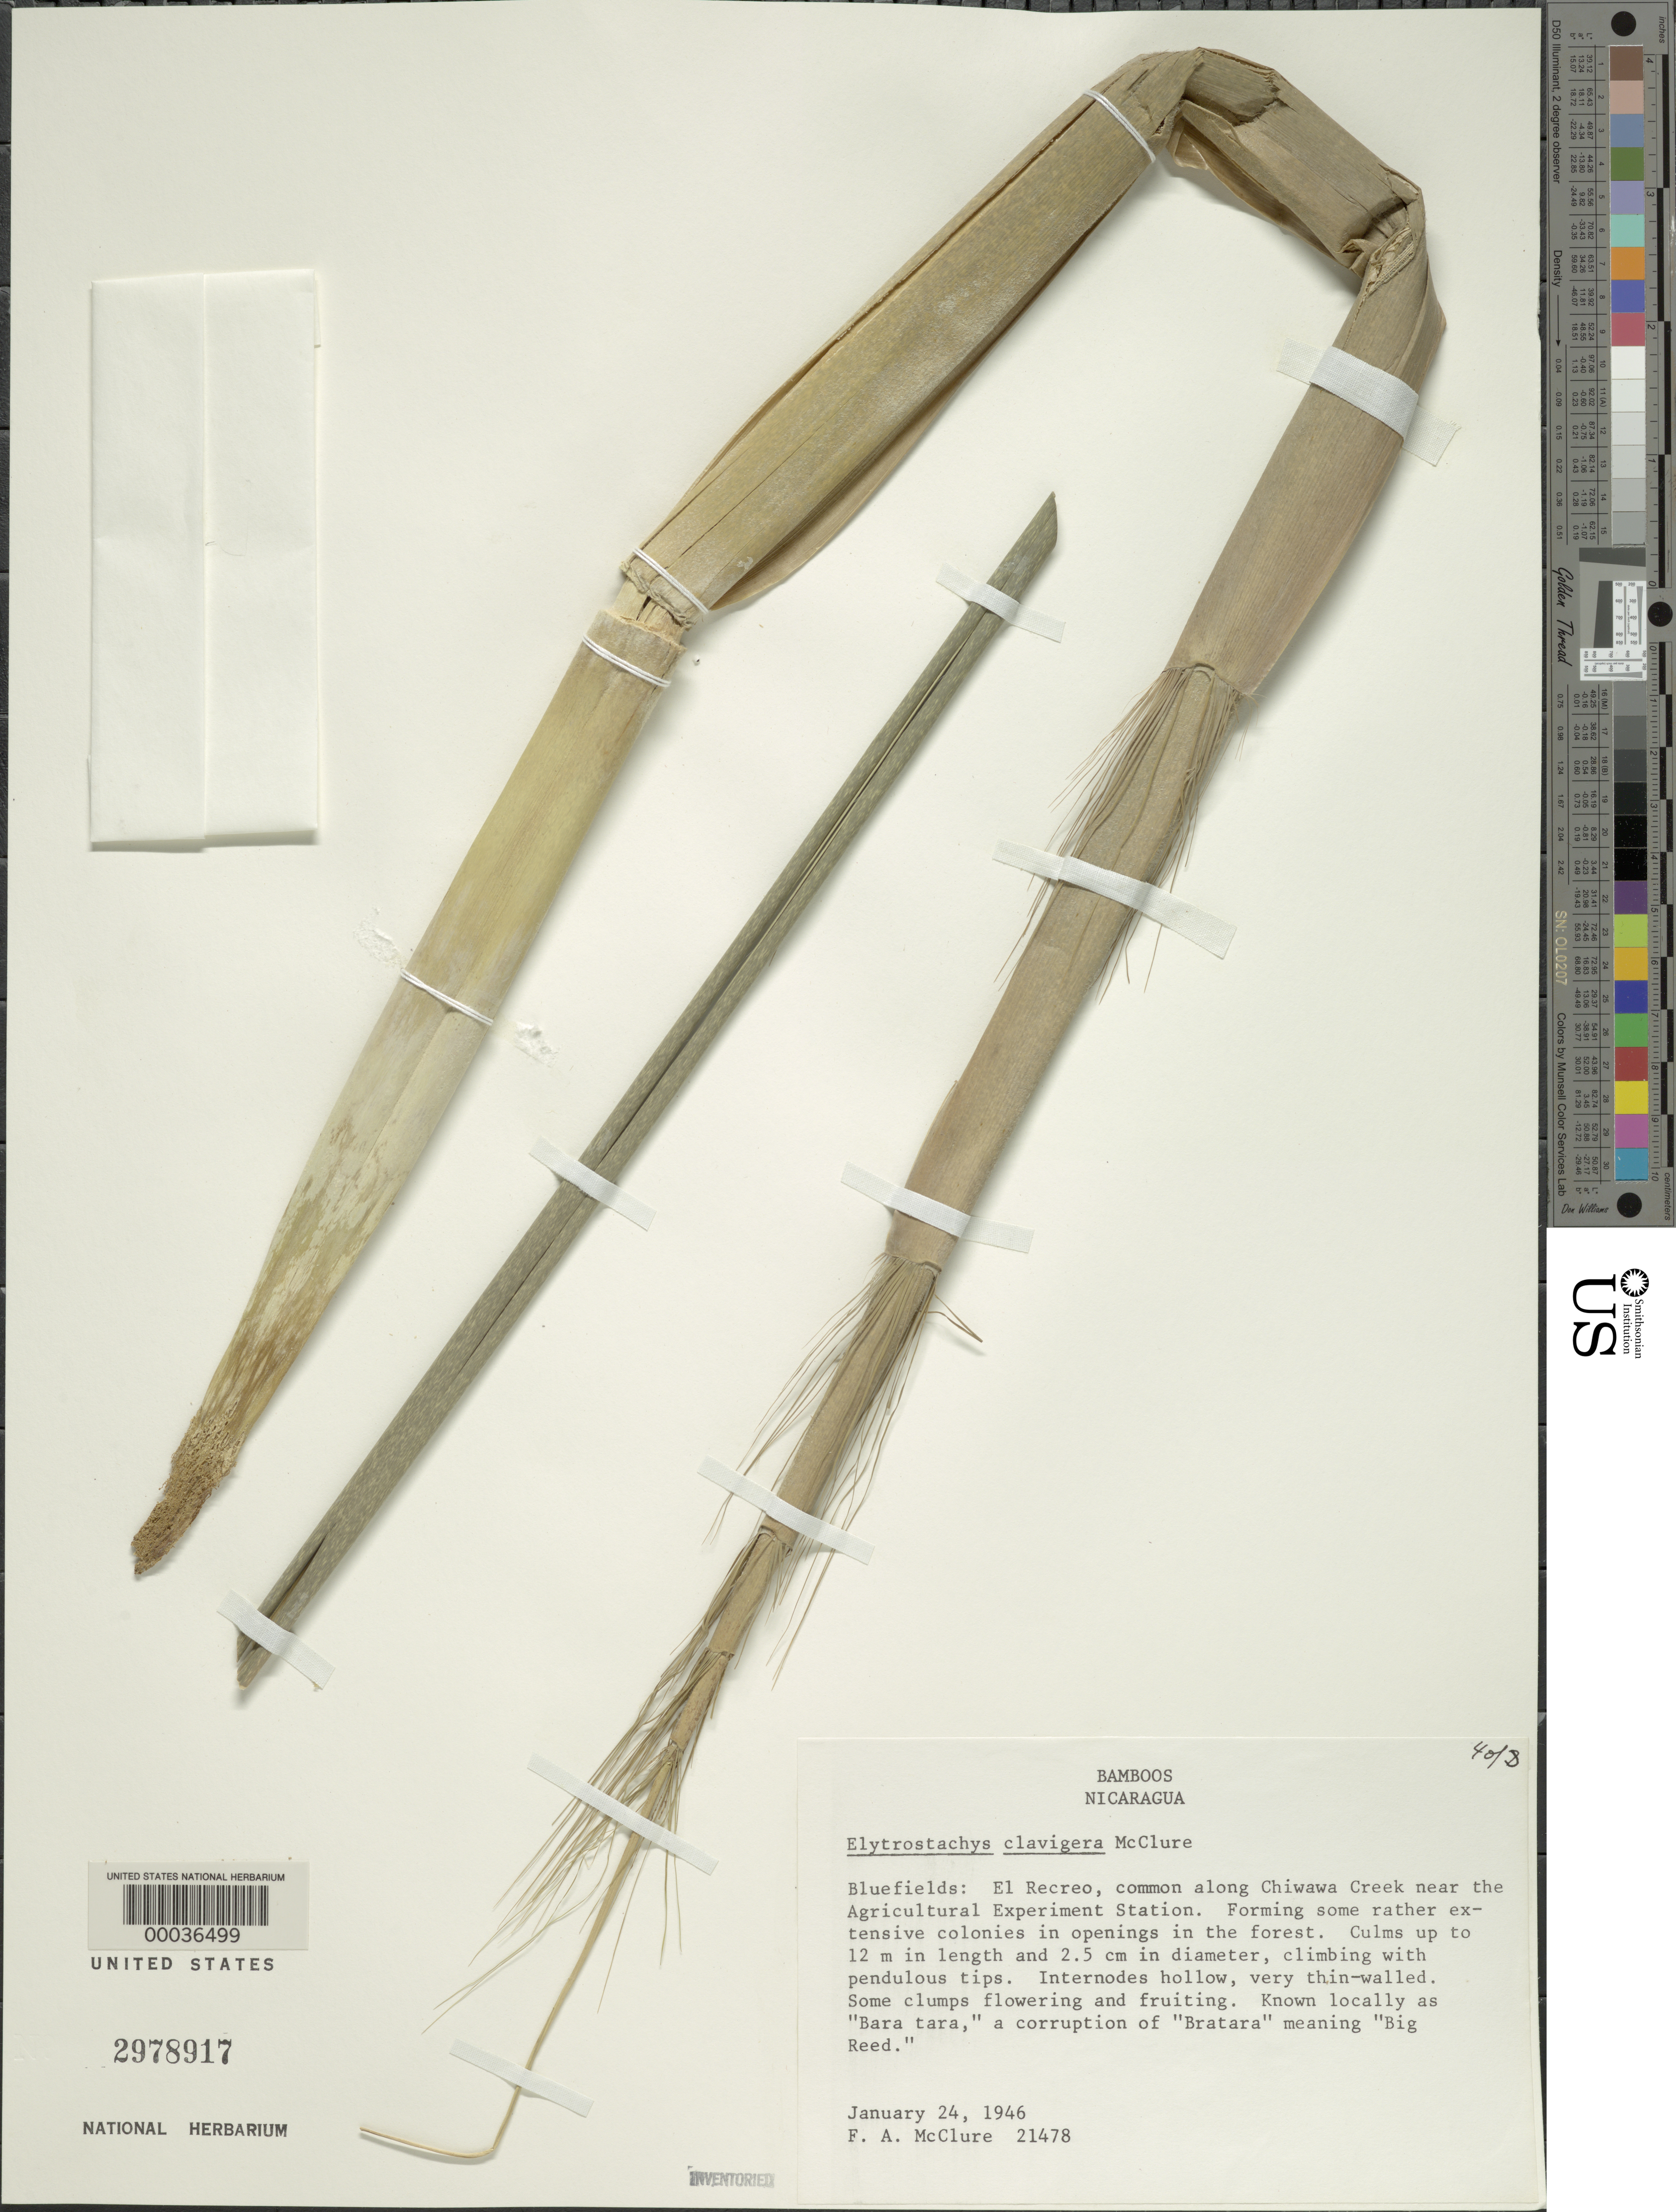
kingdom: Plantae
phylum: Tracheophyta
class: Liliopsida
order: Poales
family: Poaceae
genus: Elytrostachys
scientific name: Elytrostachys clavigera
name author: McClure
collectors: F. A. McClure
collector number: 21478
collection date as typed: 24 Jan 1946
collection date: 1946-01-24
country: Nicaragua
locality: Bluefields: el recreo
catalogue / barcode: US 2978917